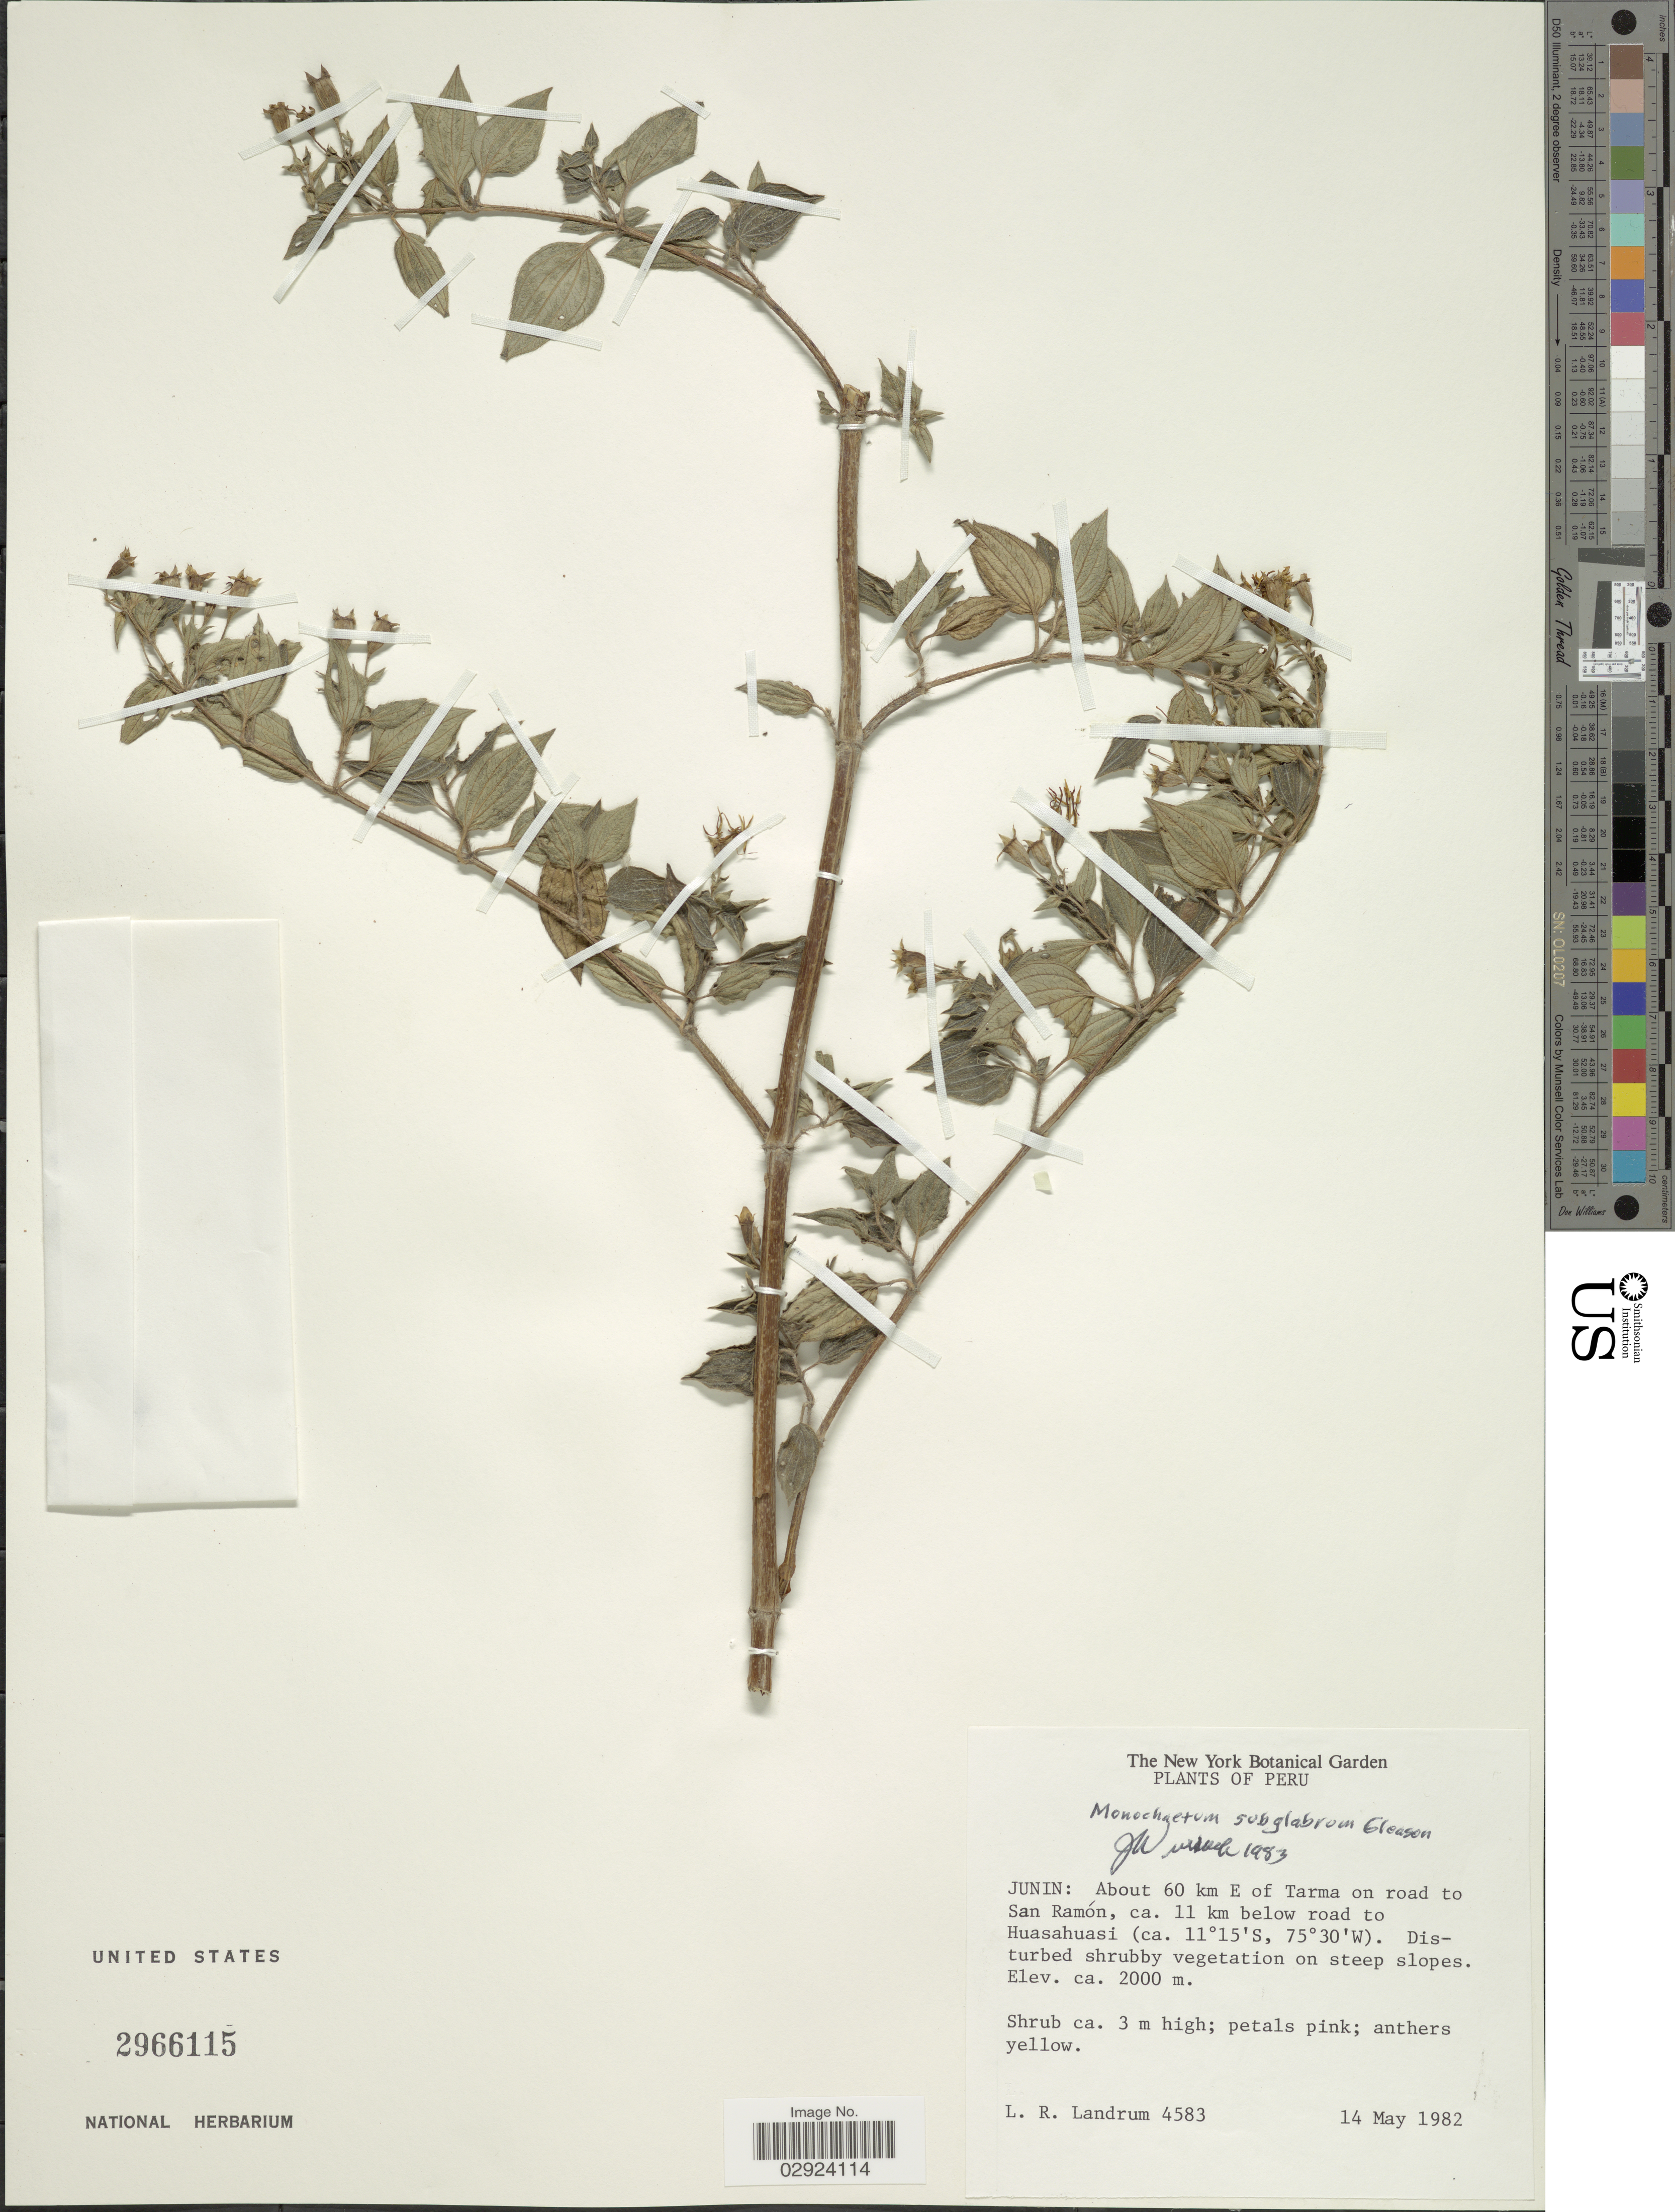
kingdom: Plantae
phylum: Tracheophyta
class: Magnoliopsida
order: Myrtales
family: Melastomataceae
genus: Monochaetum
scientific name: Monochaetum subglabrum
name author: Gleason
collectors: L. R. Landrum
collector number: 4583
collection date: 1982-05-14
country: Peru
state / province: Junín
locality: About 60 km E of Tarma on road to San Ramón, ca. 11 km below road to Huasahuasi.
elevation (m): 2000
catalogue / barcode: US 2966115